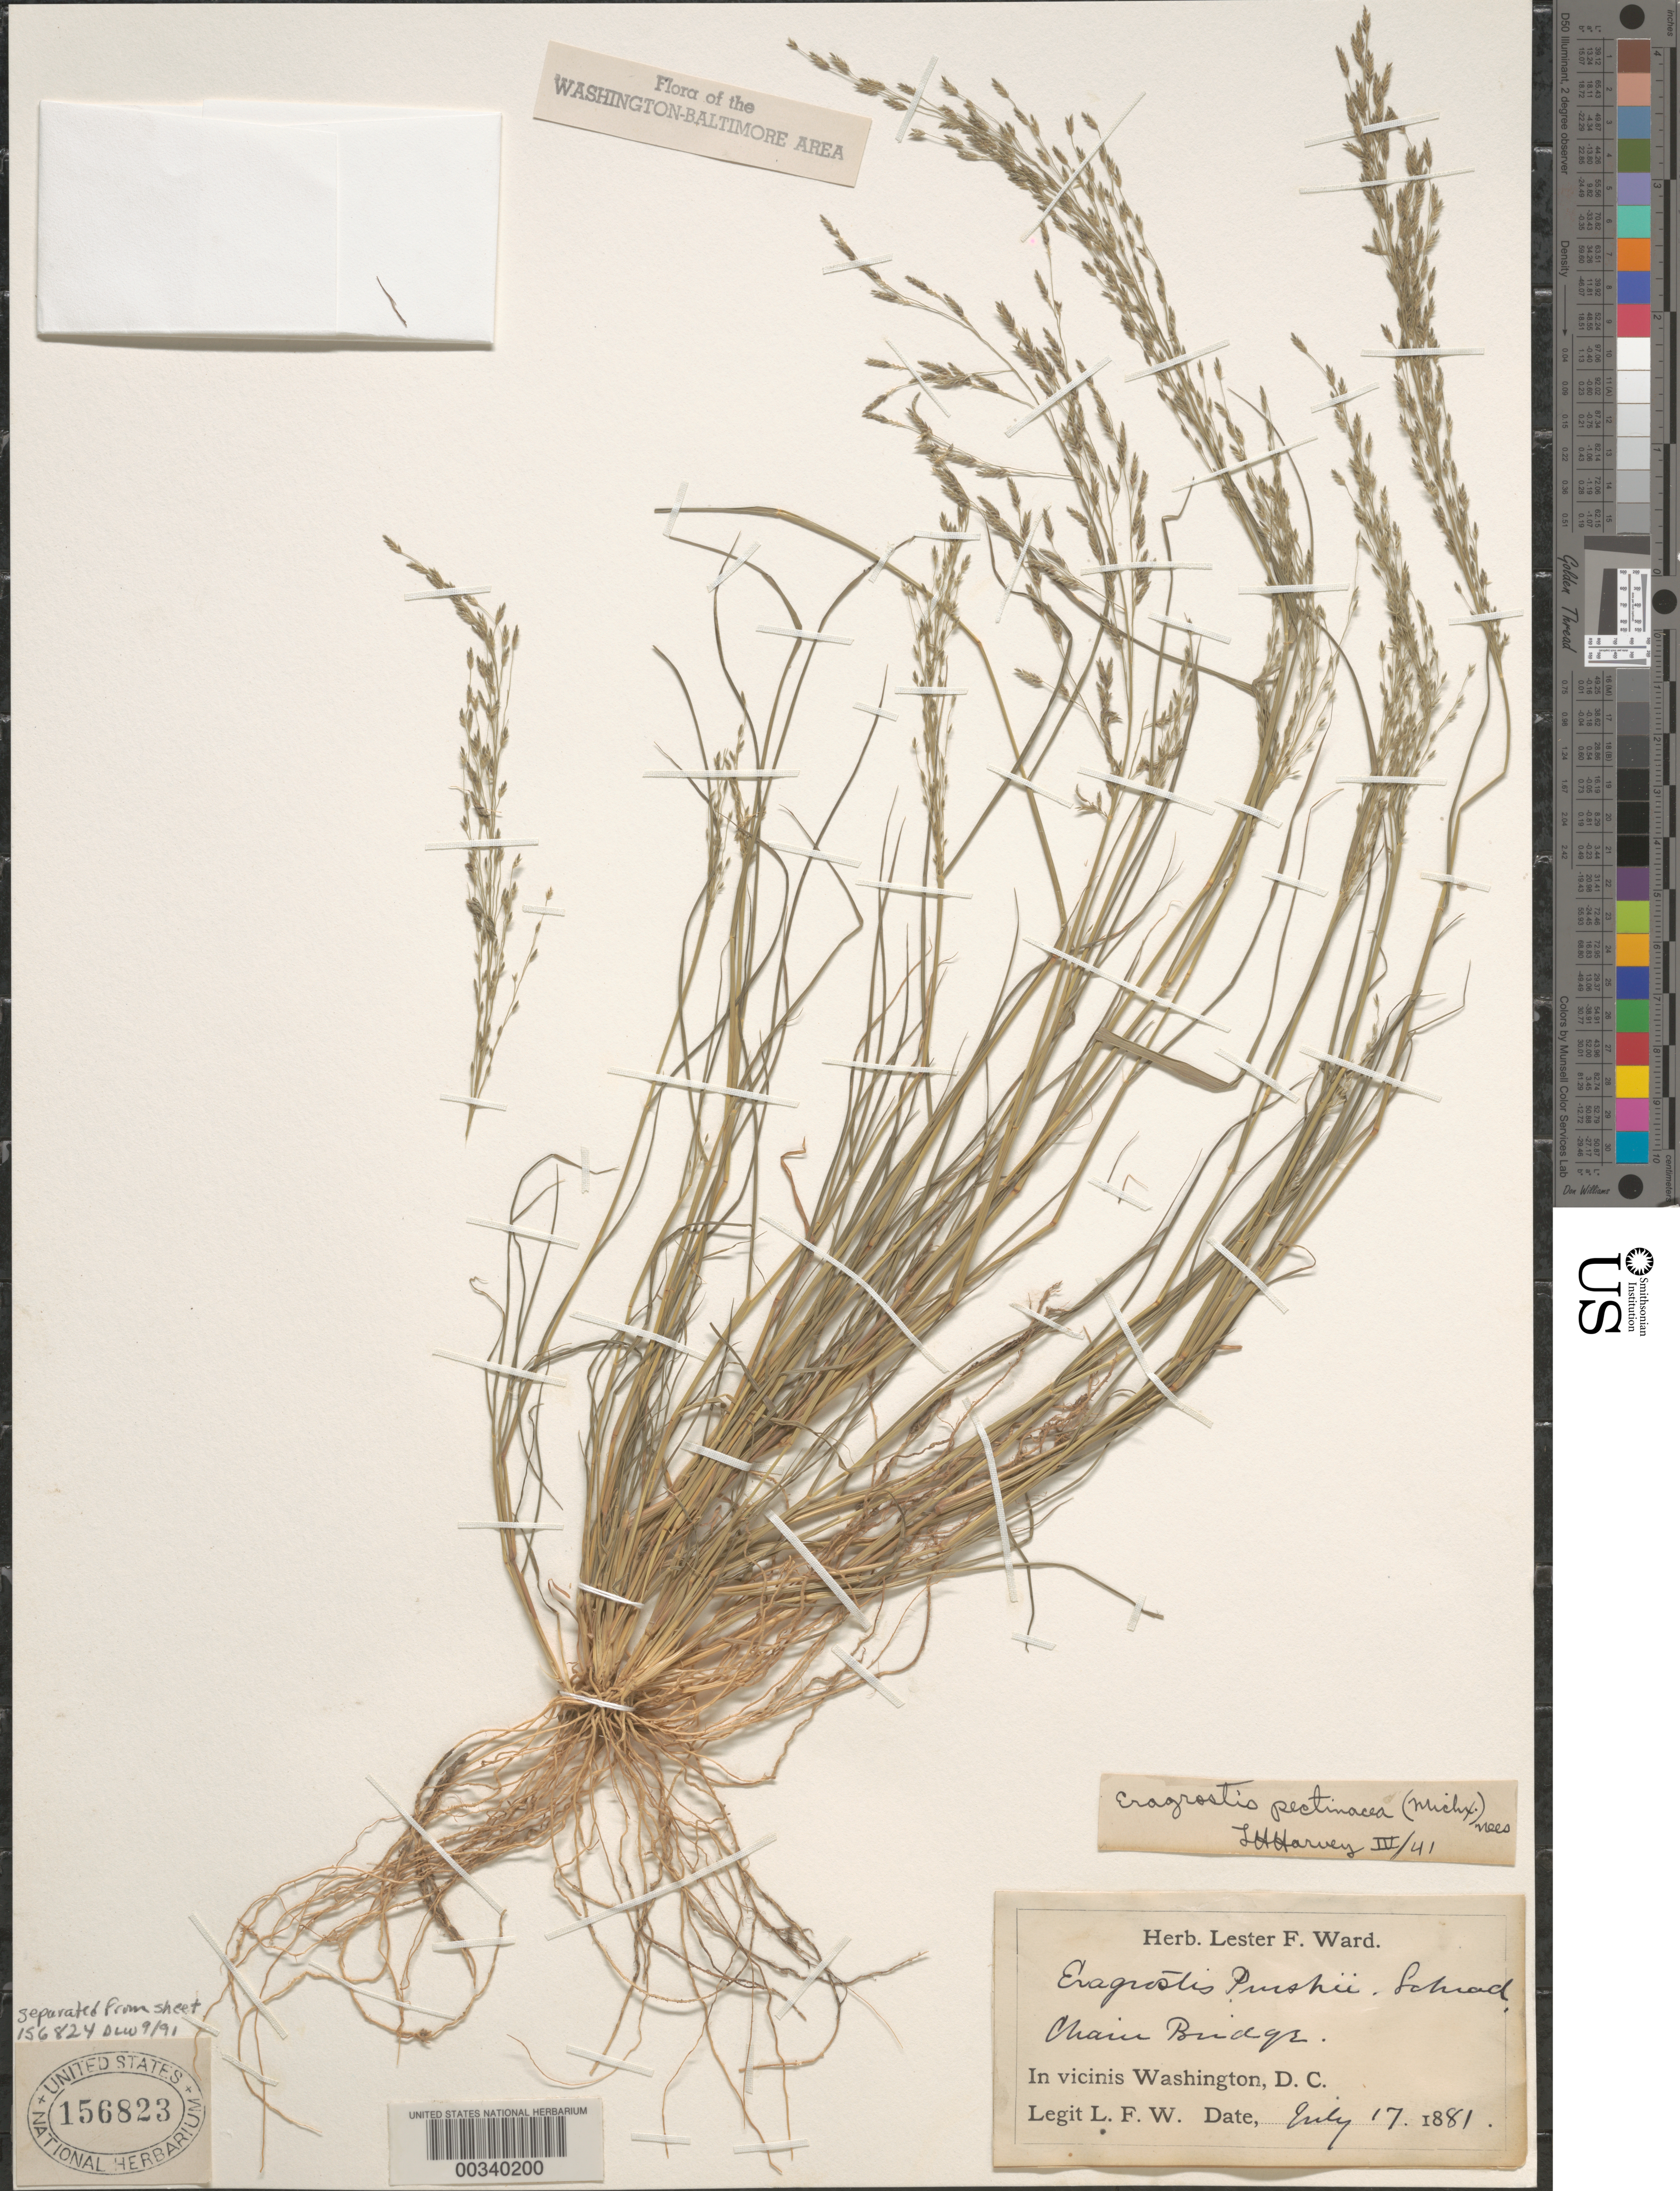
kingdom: Plantae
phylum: Tracheophyta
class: Liliopsida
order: Poales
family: Poaceae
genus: Eragrostis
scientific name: Eragrostis pectinacea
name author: (Michx.) Nees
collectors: L. F. Ward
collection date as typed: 17 Jul 1881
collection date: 1881-07-17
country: United States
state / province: District of Columbia / Virginia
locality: Chain Bridge C. and O. Canal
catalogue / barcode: US 156823